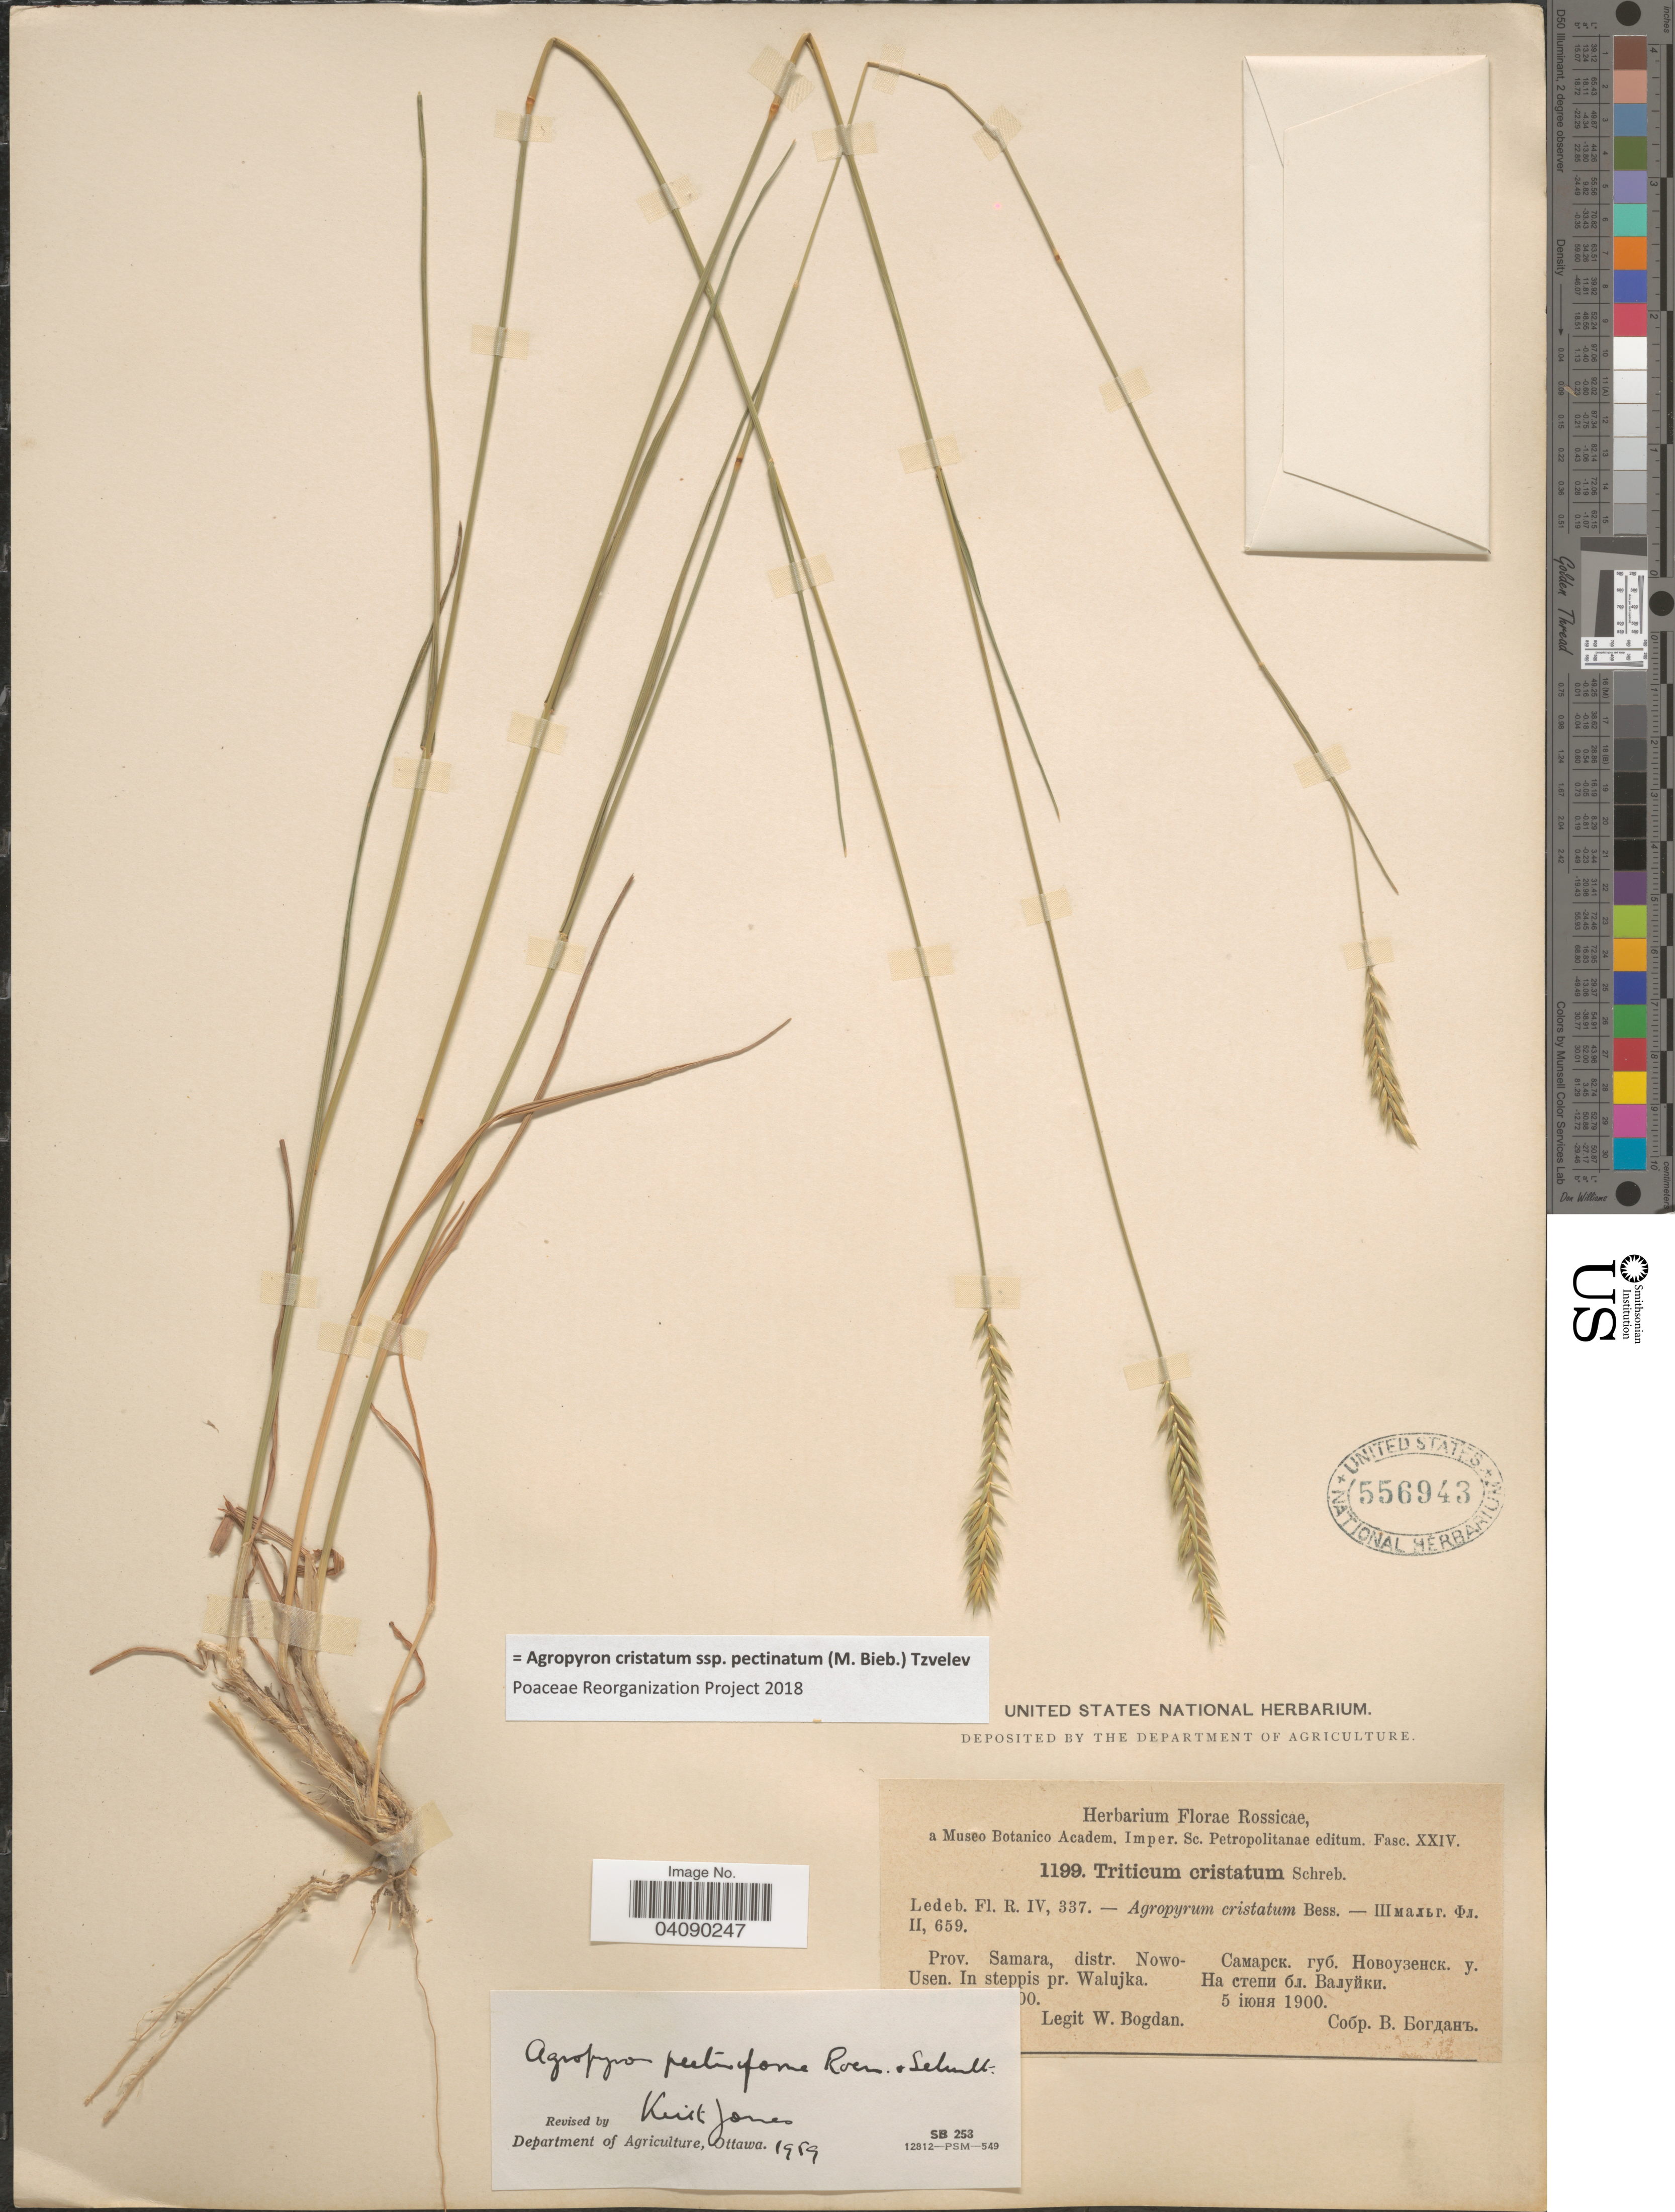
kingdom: Plantae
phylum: Tracheophyta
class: Liliopsida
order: Poales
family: Poaceae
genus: Agropyron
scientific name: Agropyron cristatum subsp. pectinatum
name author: (M. Bieb.) Tzvelev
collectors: W. Bogdan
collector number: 1199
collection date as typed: !00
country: Russian Federation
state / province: Samara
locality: Rossicae. Distr. Nowo-Usen. In steppis pr. Walujka.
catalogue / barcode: US 556943